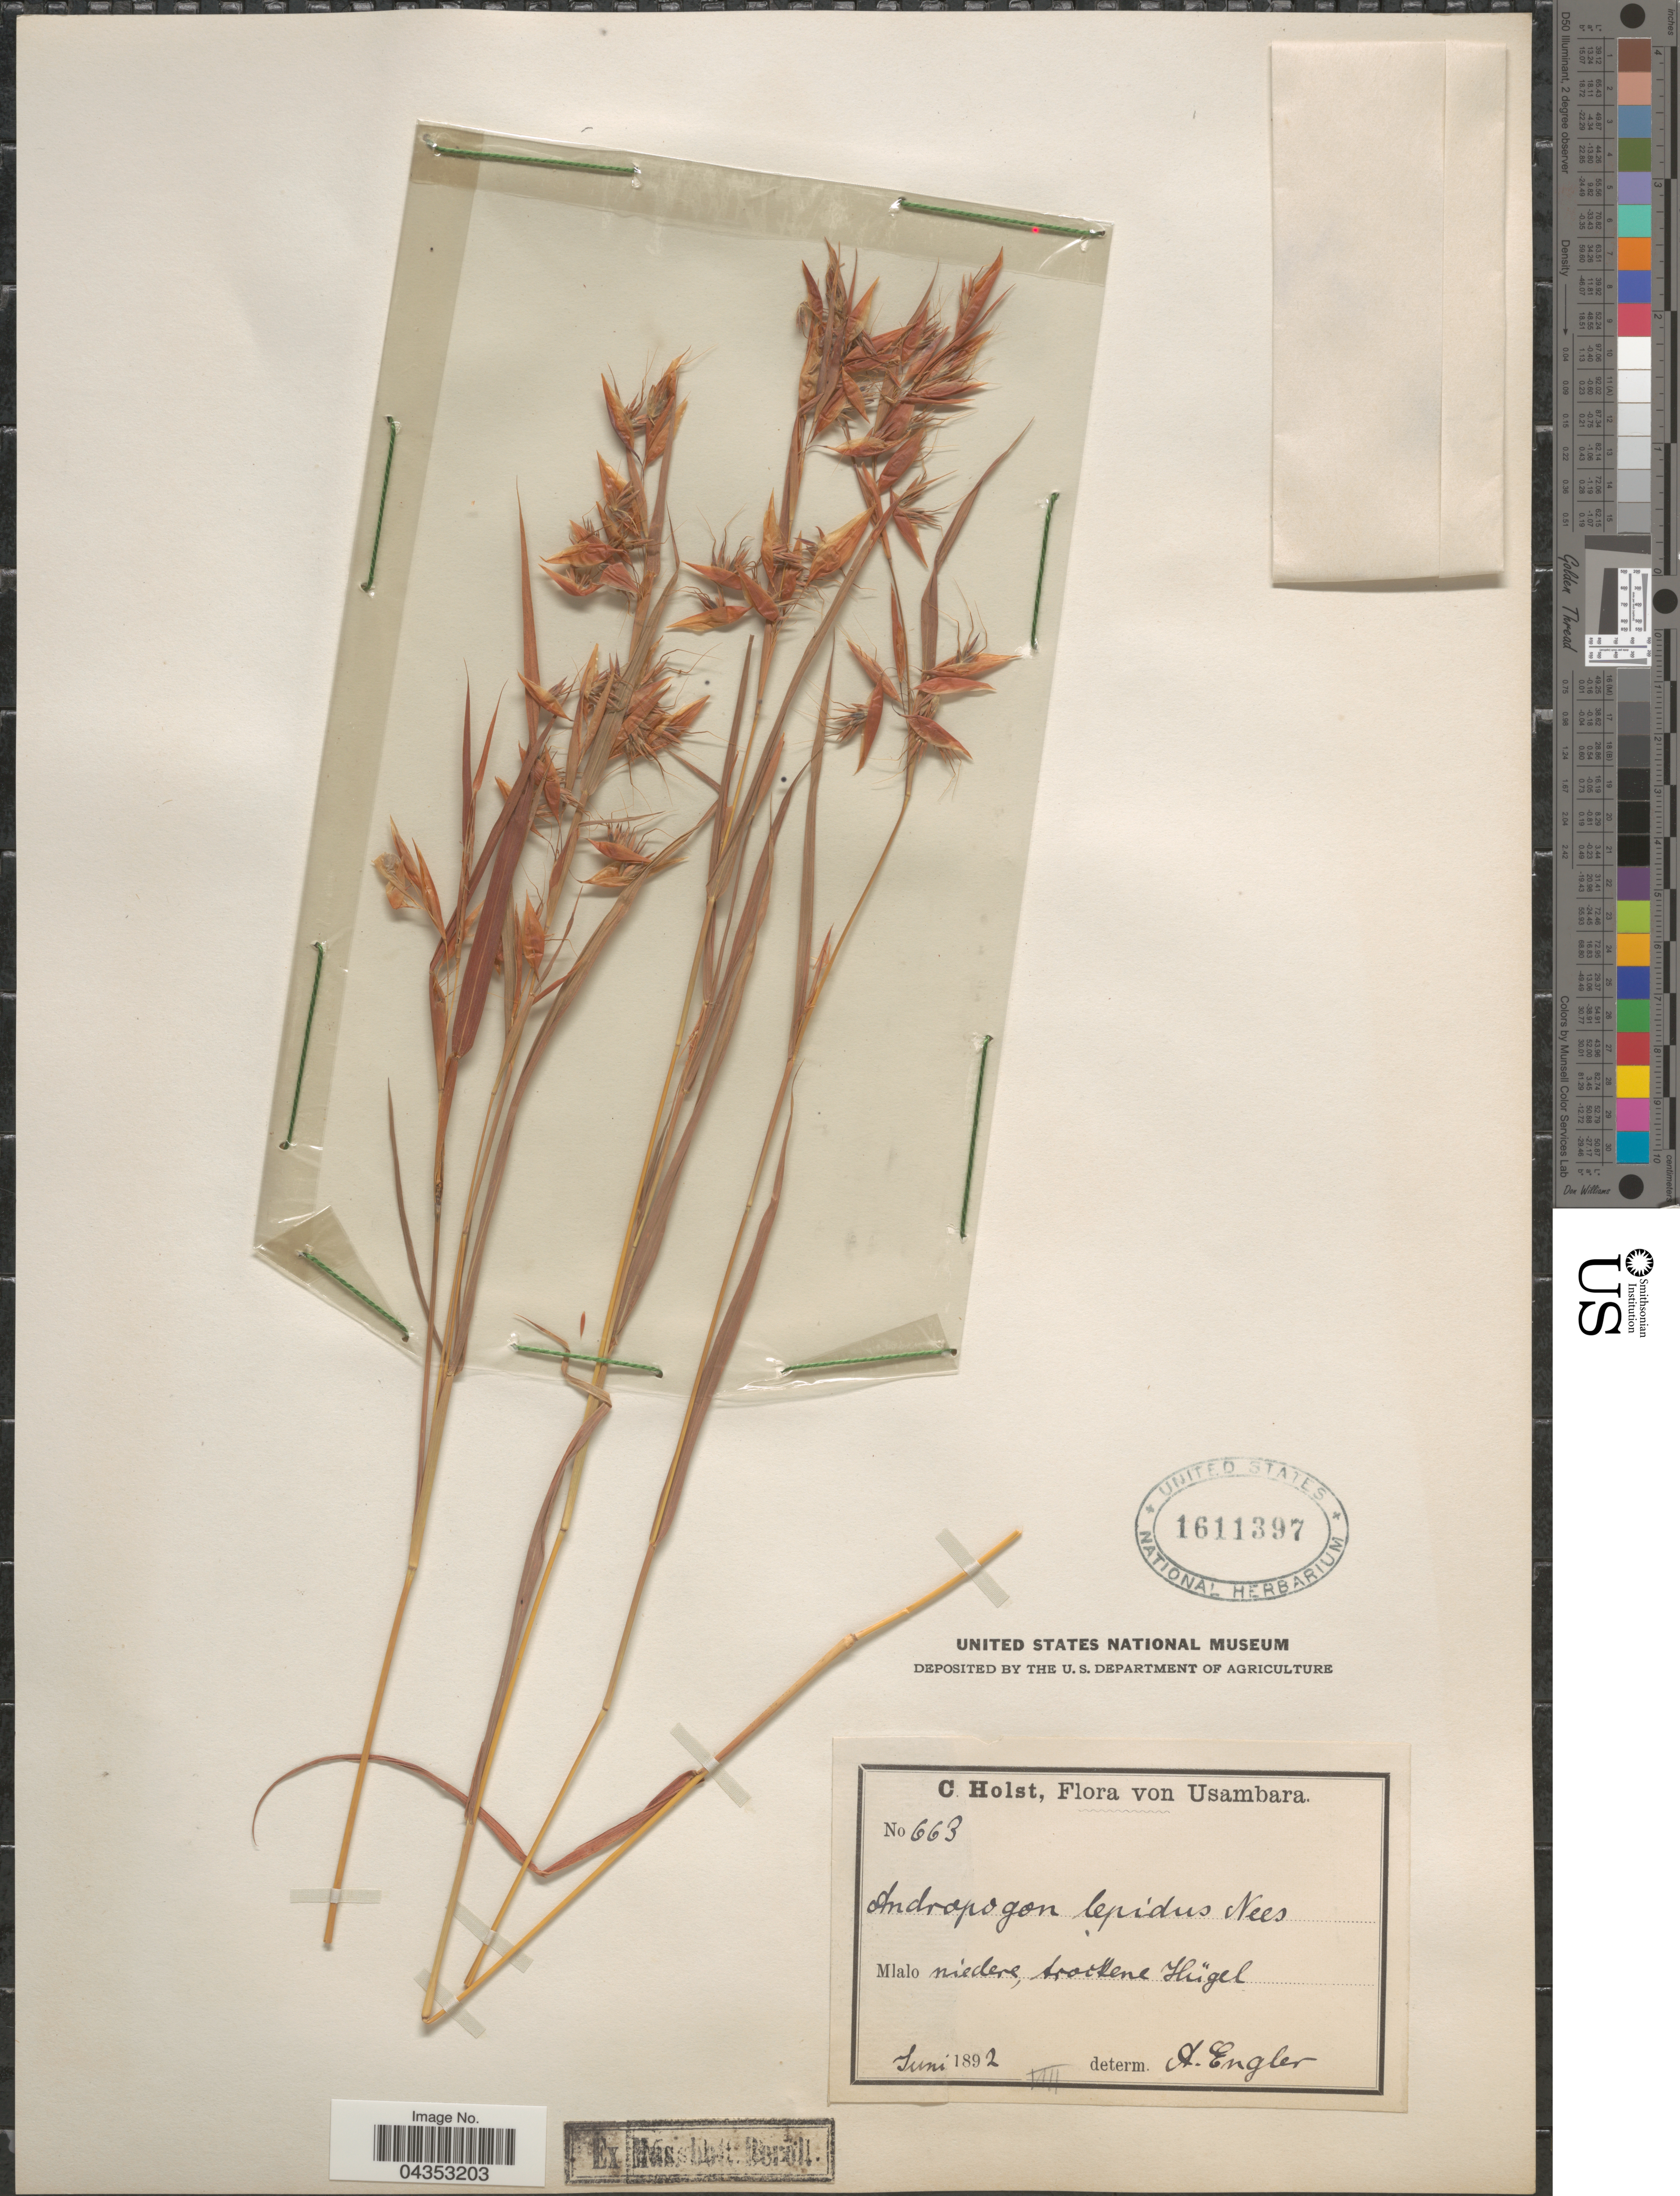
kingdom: Plantae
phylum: Tracheophyta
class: Liliopsida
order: Poales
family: Poaceae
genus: Hyparrhenia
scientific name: Hyparrhenia cymbaria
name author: (L.) Stapf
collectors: C. H. Holst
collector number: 663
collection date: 1892-06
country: Tanzania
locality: Usambara. Mlalo niedere, trockene Hügel.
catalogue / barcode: US 1611397